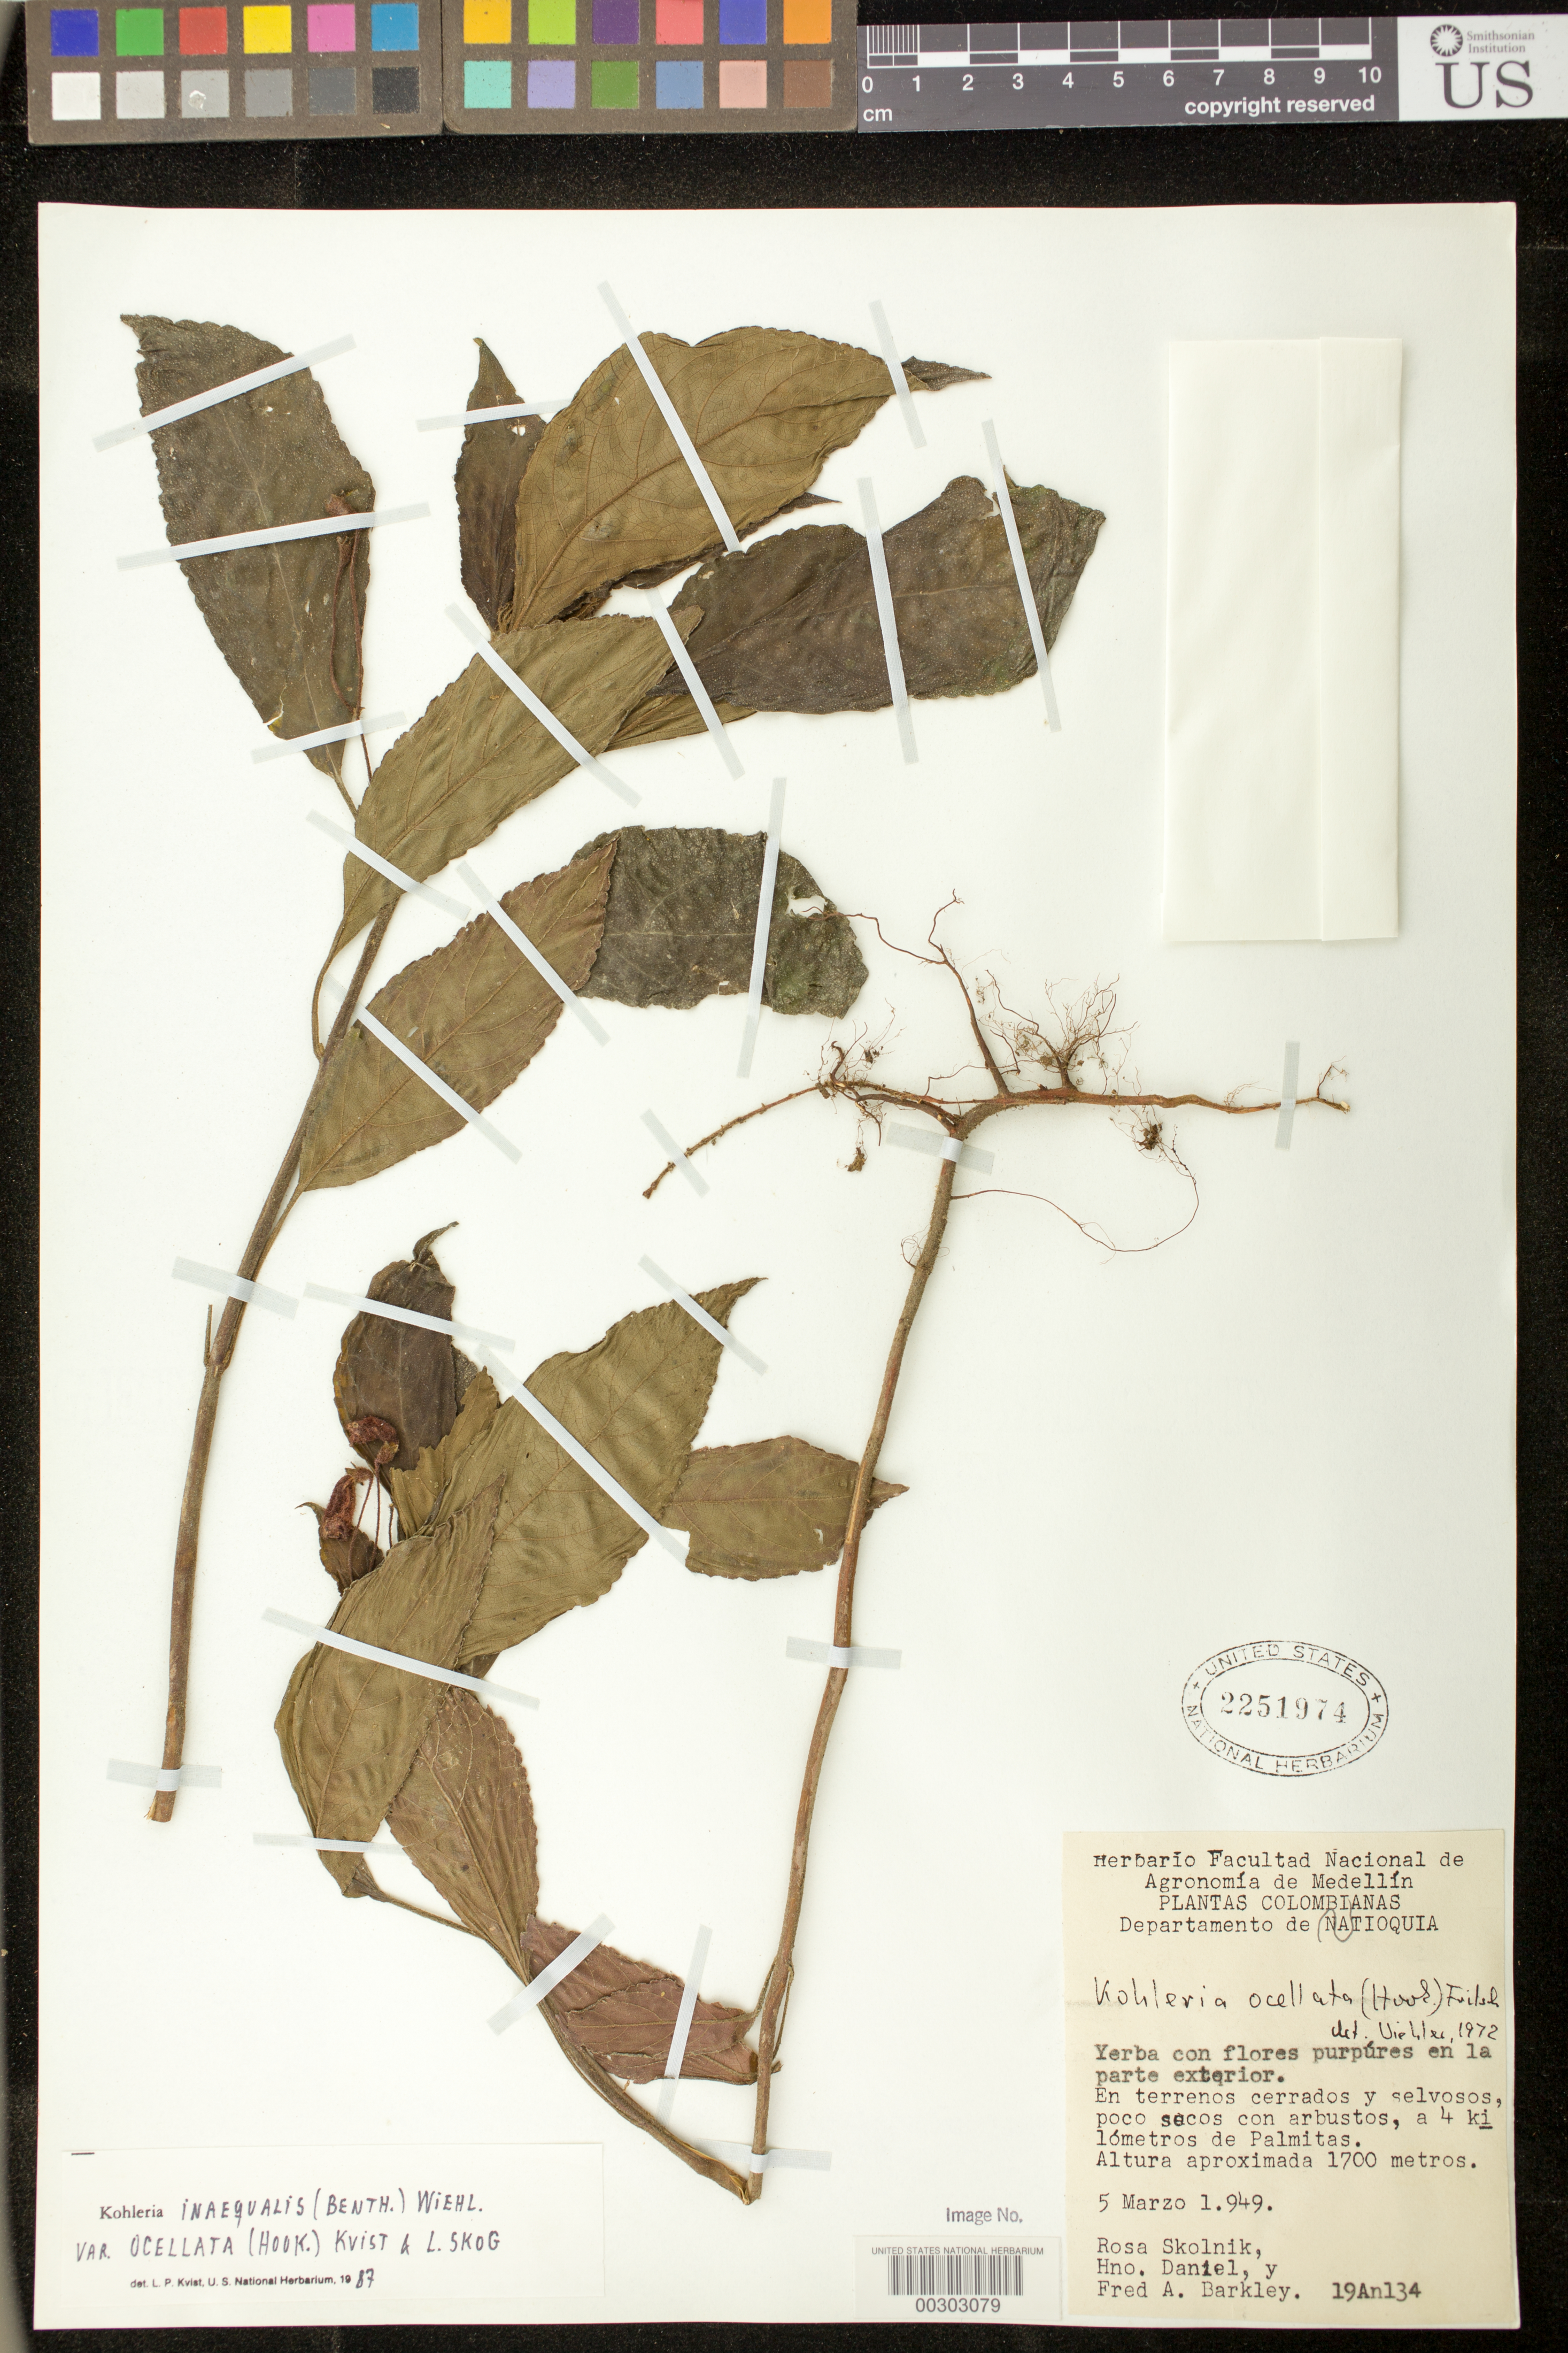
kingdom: Plantae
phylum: Tracheophyta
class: Magnoliopsida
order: Lamiales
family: Gesneriaceae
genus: Kohleria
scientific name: Kohleria inaequalis var. ocellata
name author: (Hook.) L.P. Kvist & L.E. Skog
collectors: R. Scolnik, Bro. Daniel & F. A. Barkley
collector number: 19An 134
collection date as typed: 05 Mar 1949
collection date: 1949-03-05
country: Colombia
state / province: Antioquia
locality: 4 km from Palmitas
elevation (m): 1700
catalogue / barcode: US 2251974